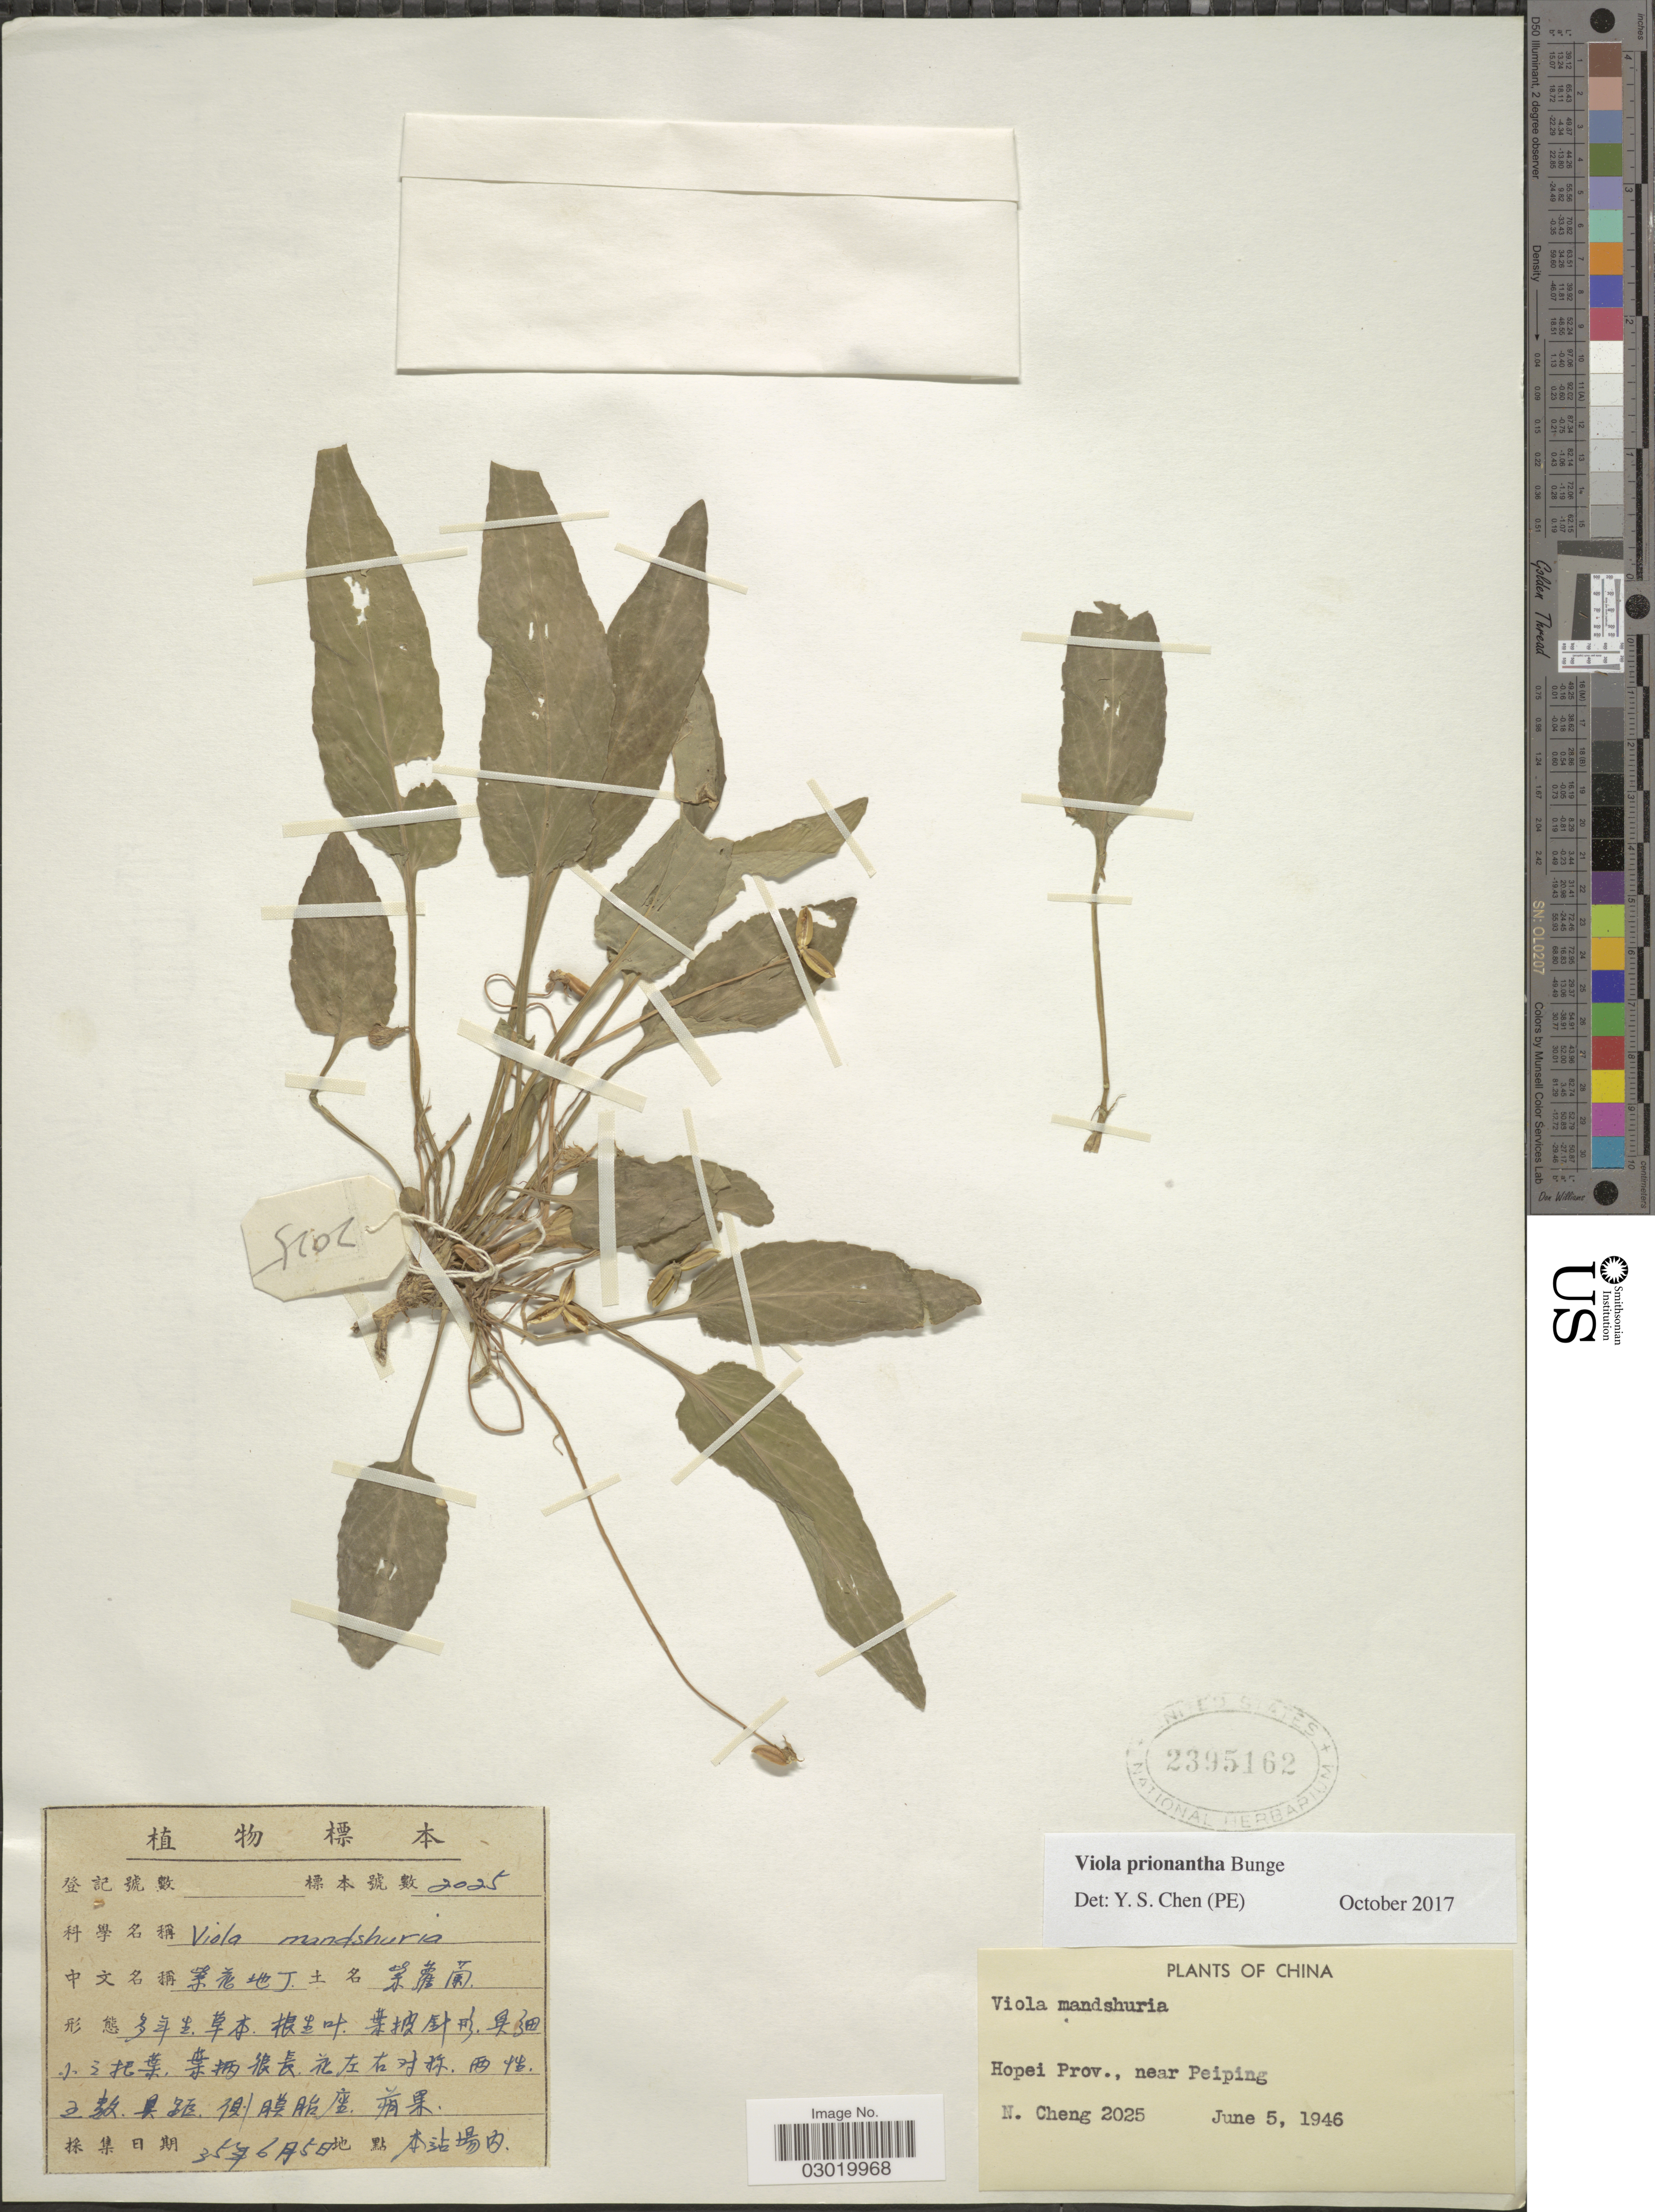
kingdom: Plantae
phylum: Tracheophyta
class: Magnoliopsida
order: Malpighiales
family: Violaceae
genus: Viola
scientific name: Viola prionantha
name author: Bunge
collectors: N. Cheng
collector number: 2025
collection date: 1946-06-05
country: China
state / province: Hebei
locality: Hopei Prov., near Peiping.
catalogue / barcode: US 2395162